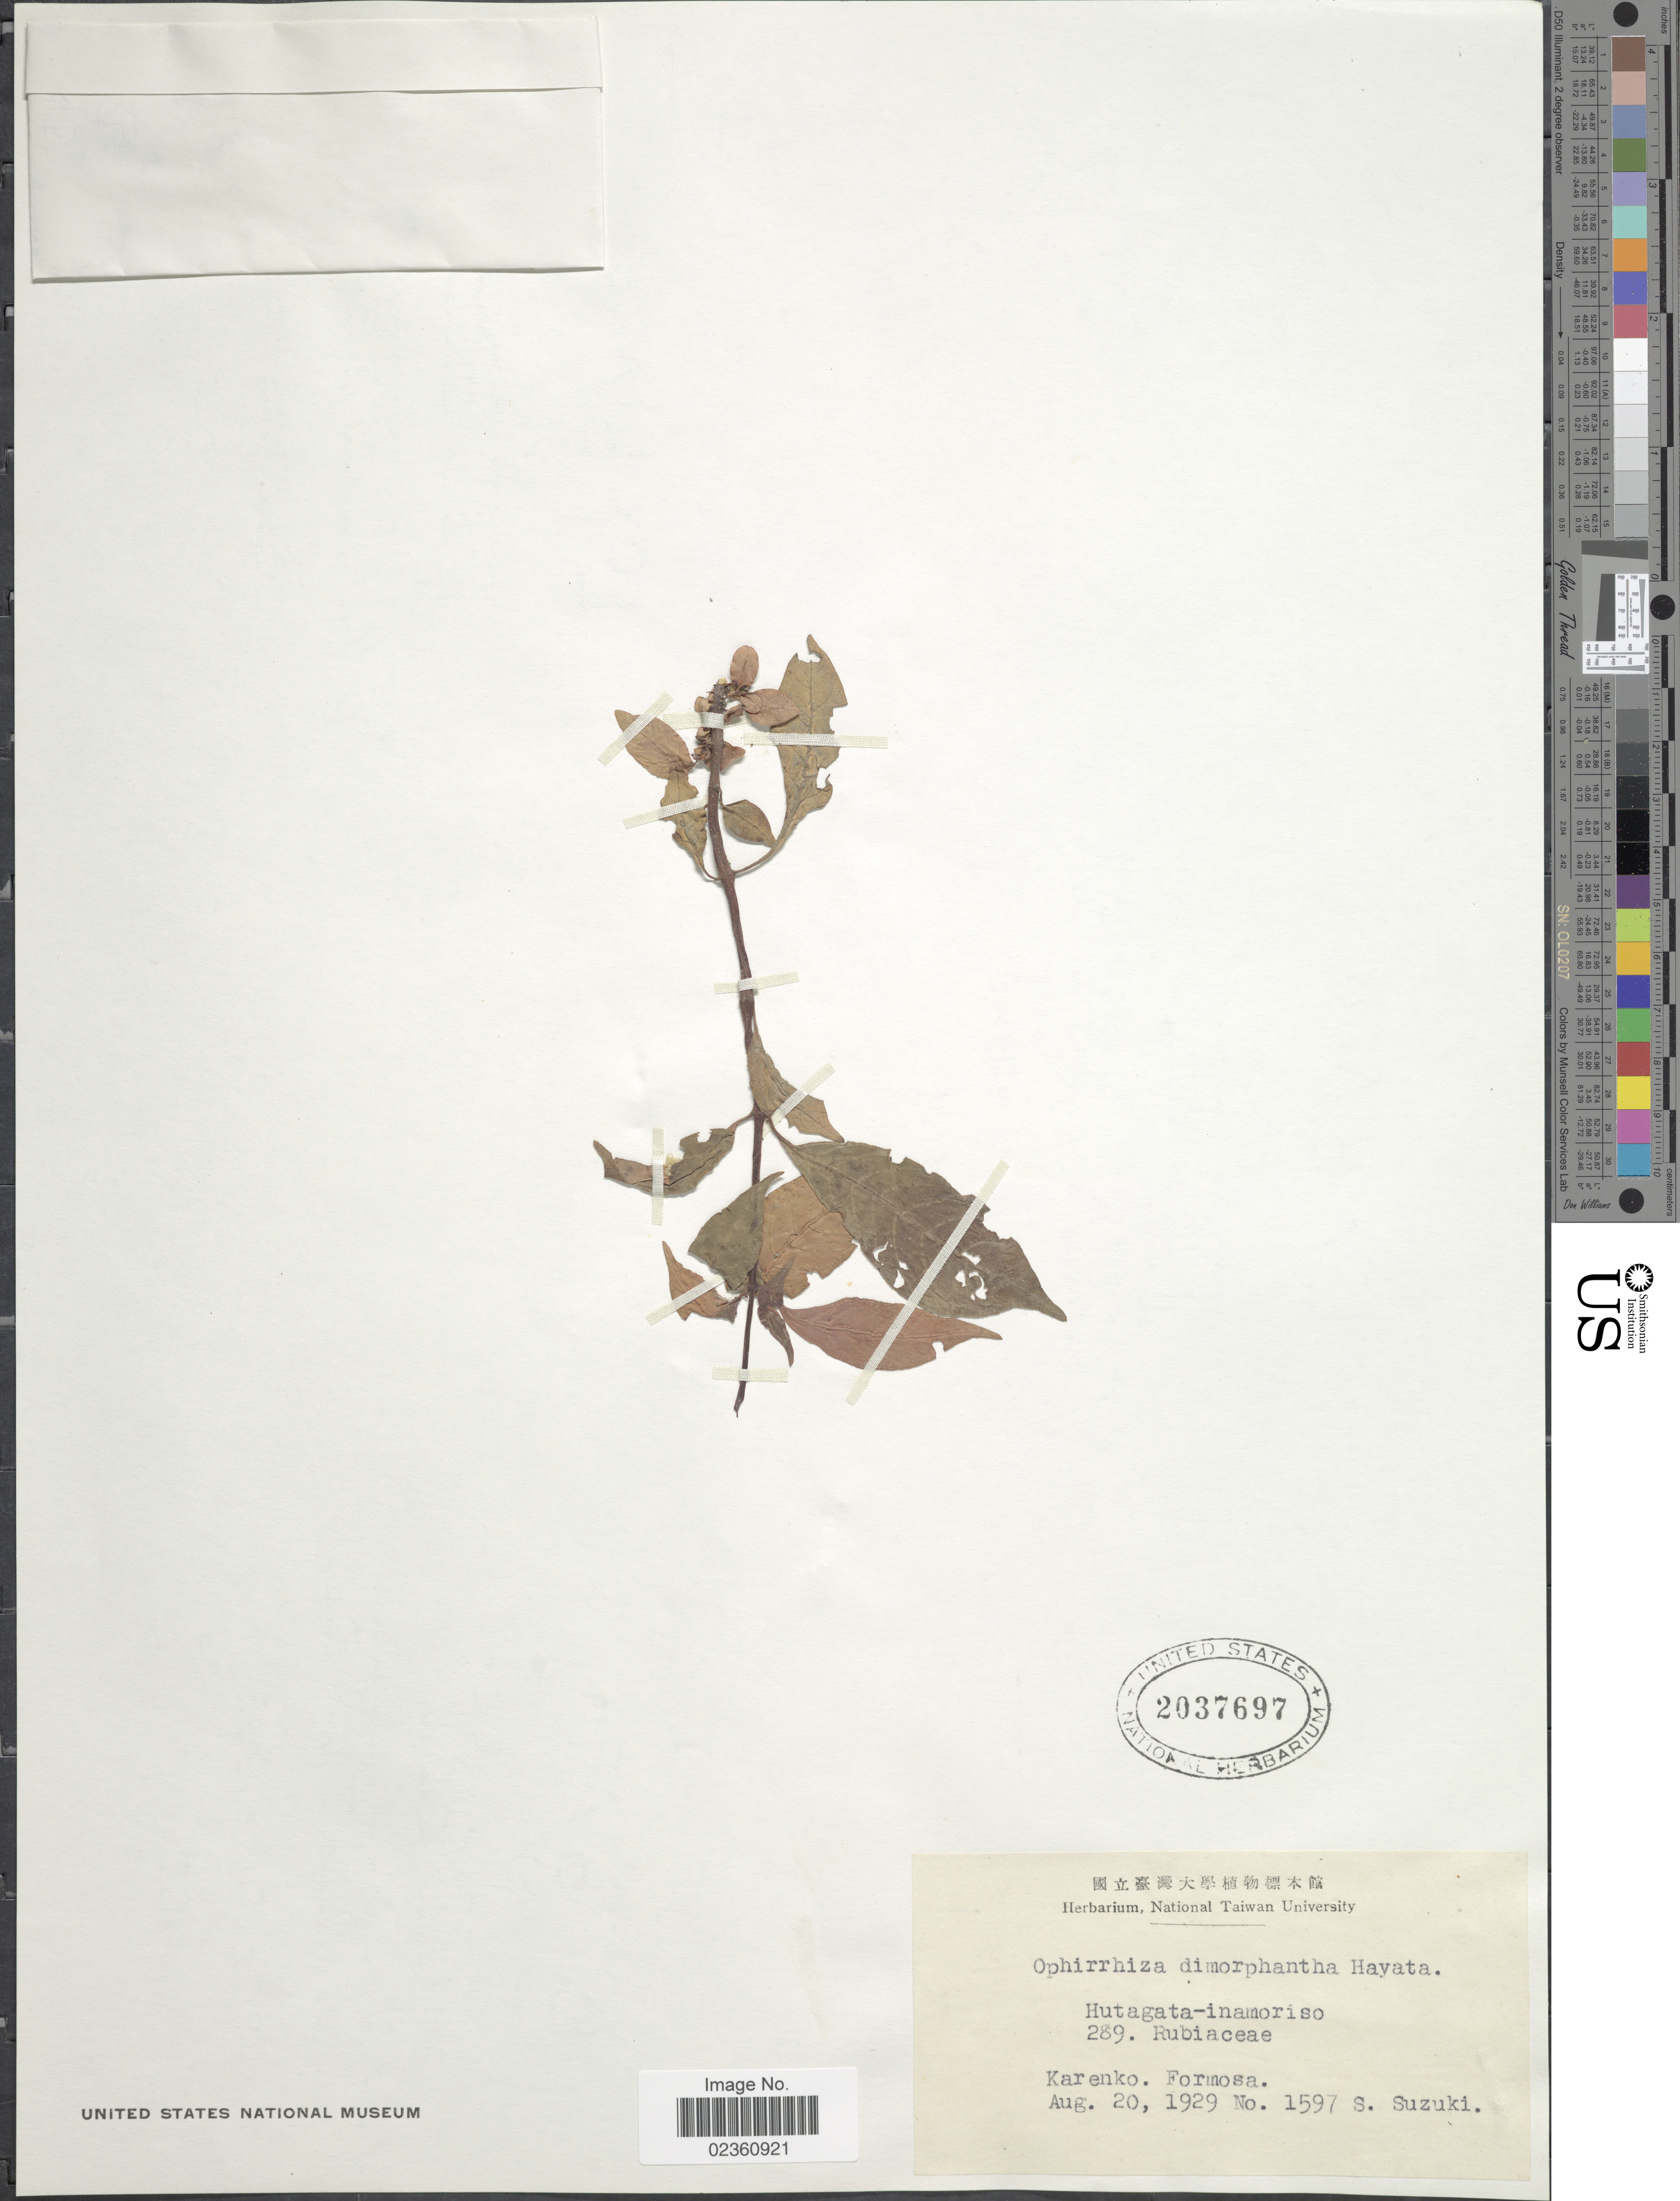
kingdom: Plantae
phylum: Tracheophyta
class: Magnoliopsida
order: Gentianales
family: Rubiaceae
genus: Ophiorrhiza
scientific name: Ophiorrhiza dimorphantha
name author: Hayata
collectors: S. Suzuki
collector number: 1597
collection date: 1929-08-20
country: Taiwan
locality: Karenko, Formosa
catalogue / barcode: US 2037697